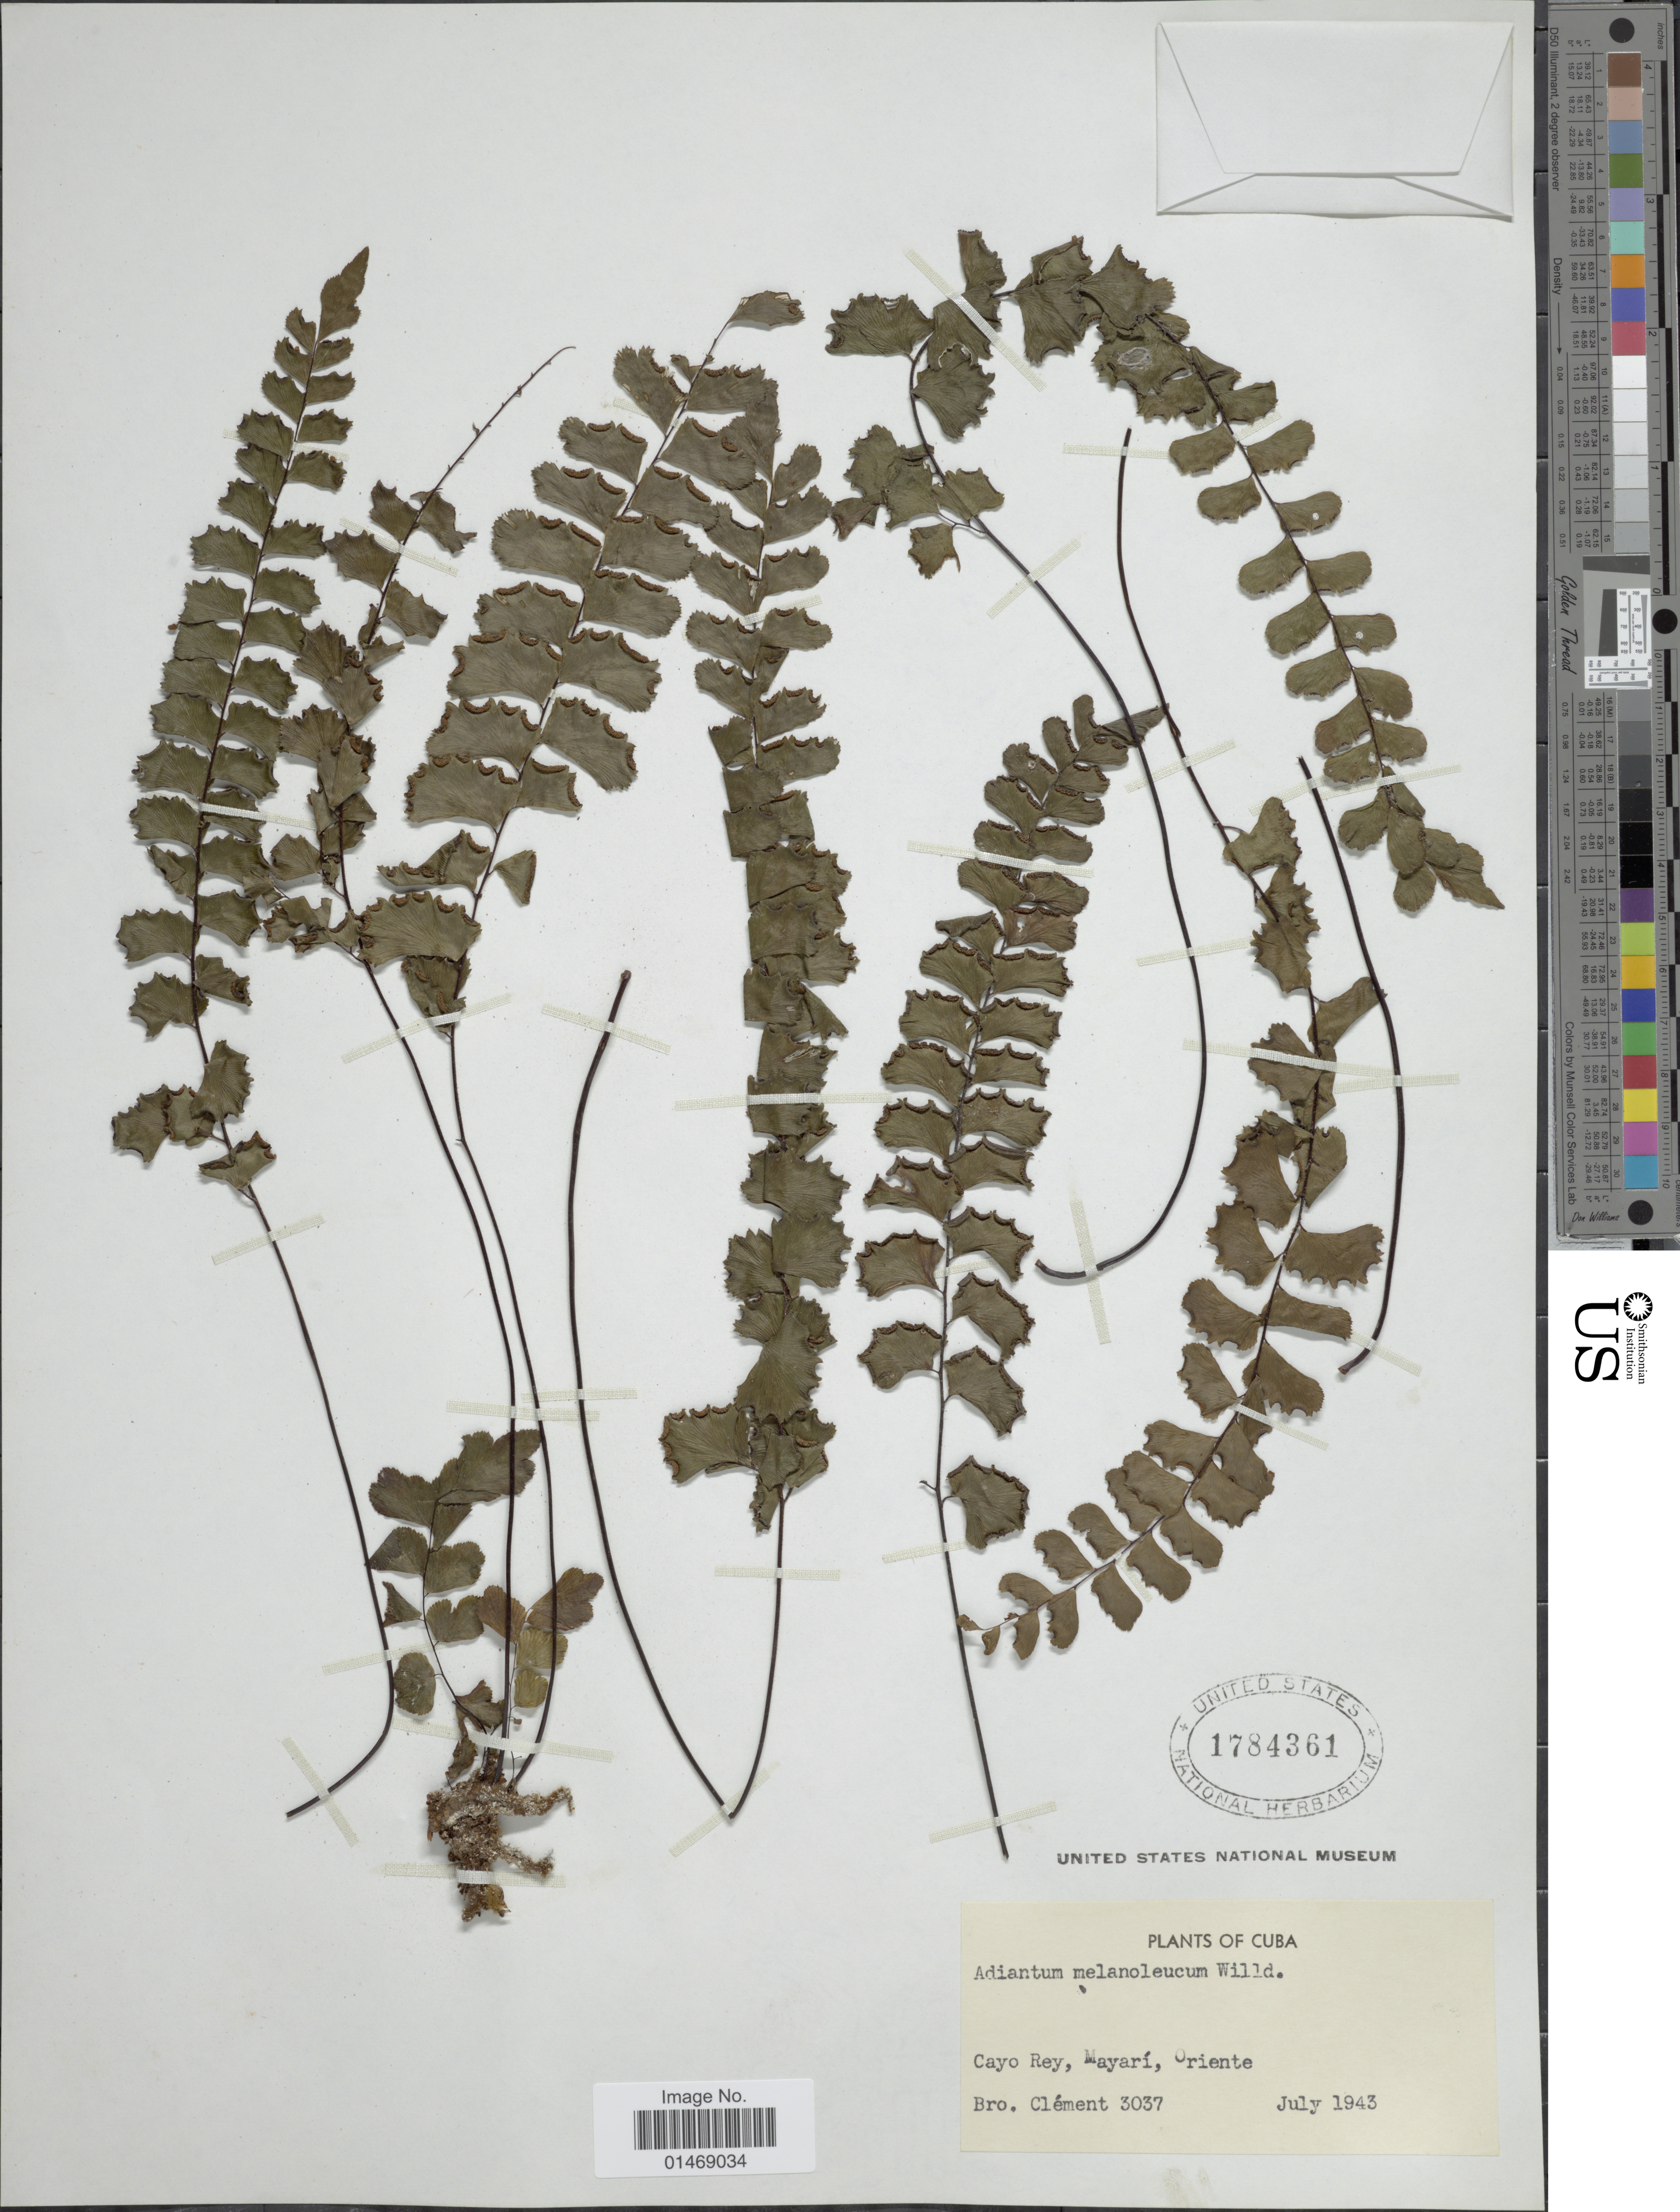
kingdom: Plantae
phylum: Tracheophyta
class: Polypodiopsida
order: Polypodiales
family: Pteridaceae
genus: Adiantum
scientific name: Adiantum melanoleucum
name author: Willd.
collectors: B. Clement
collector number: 3037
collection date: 1943-07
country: Cuba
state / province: Oriente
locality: Cayo Rey, Mayarí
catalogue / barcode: US 1784361